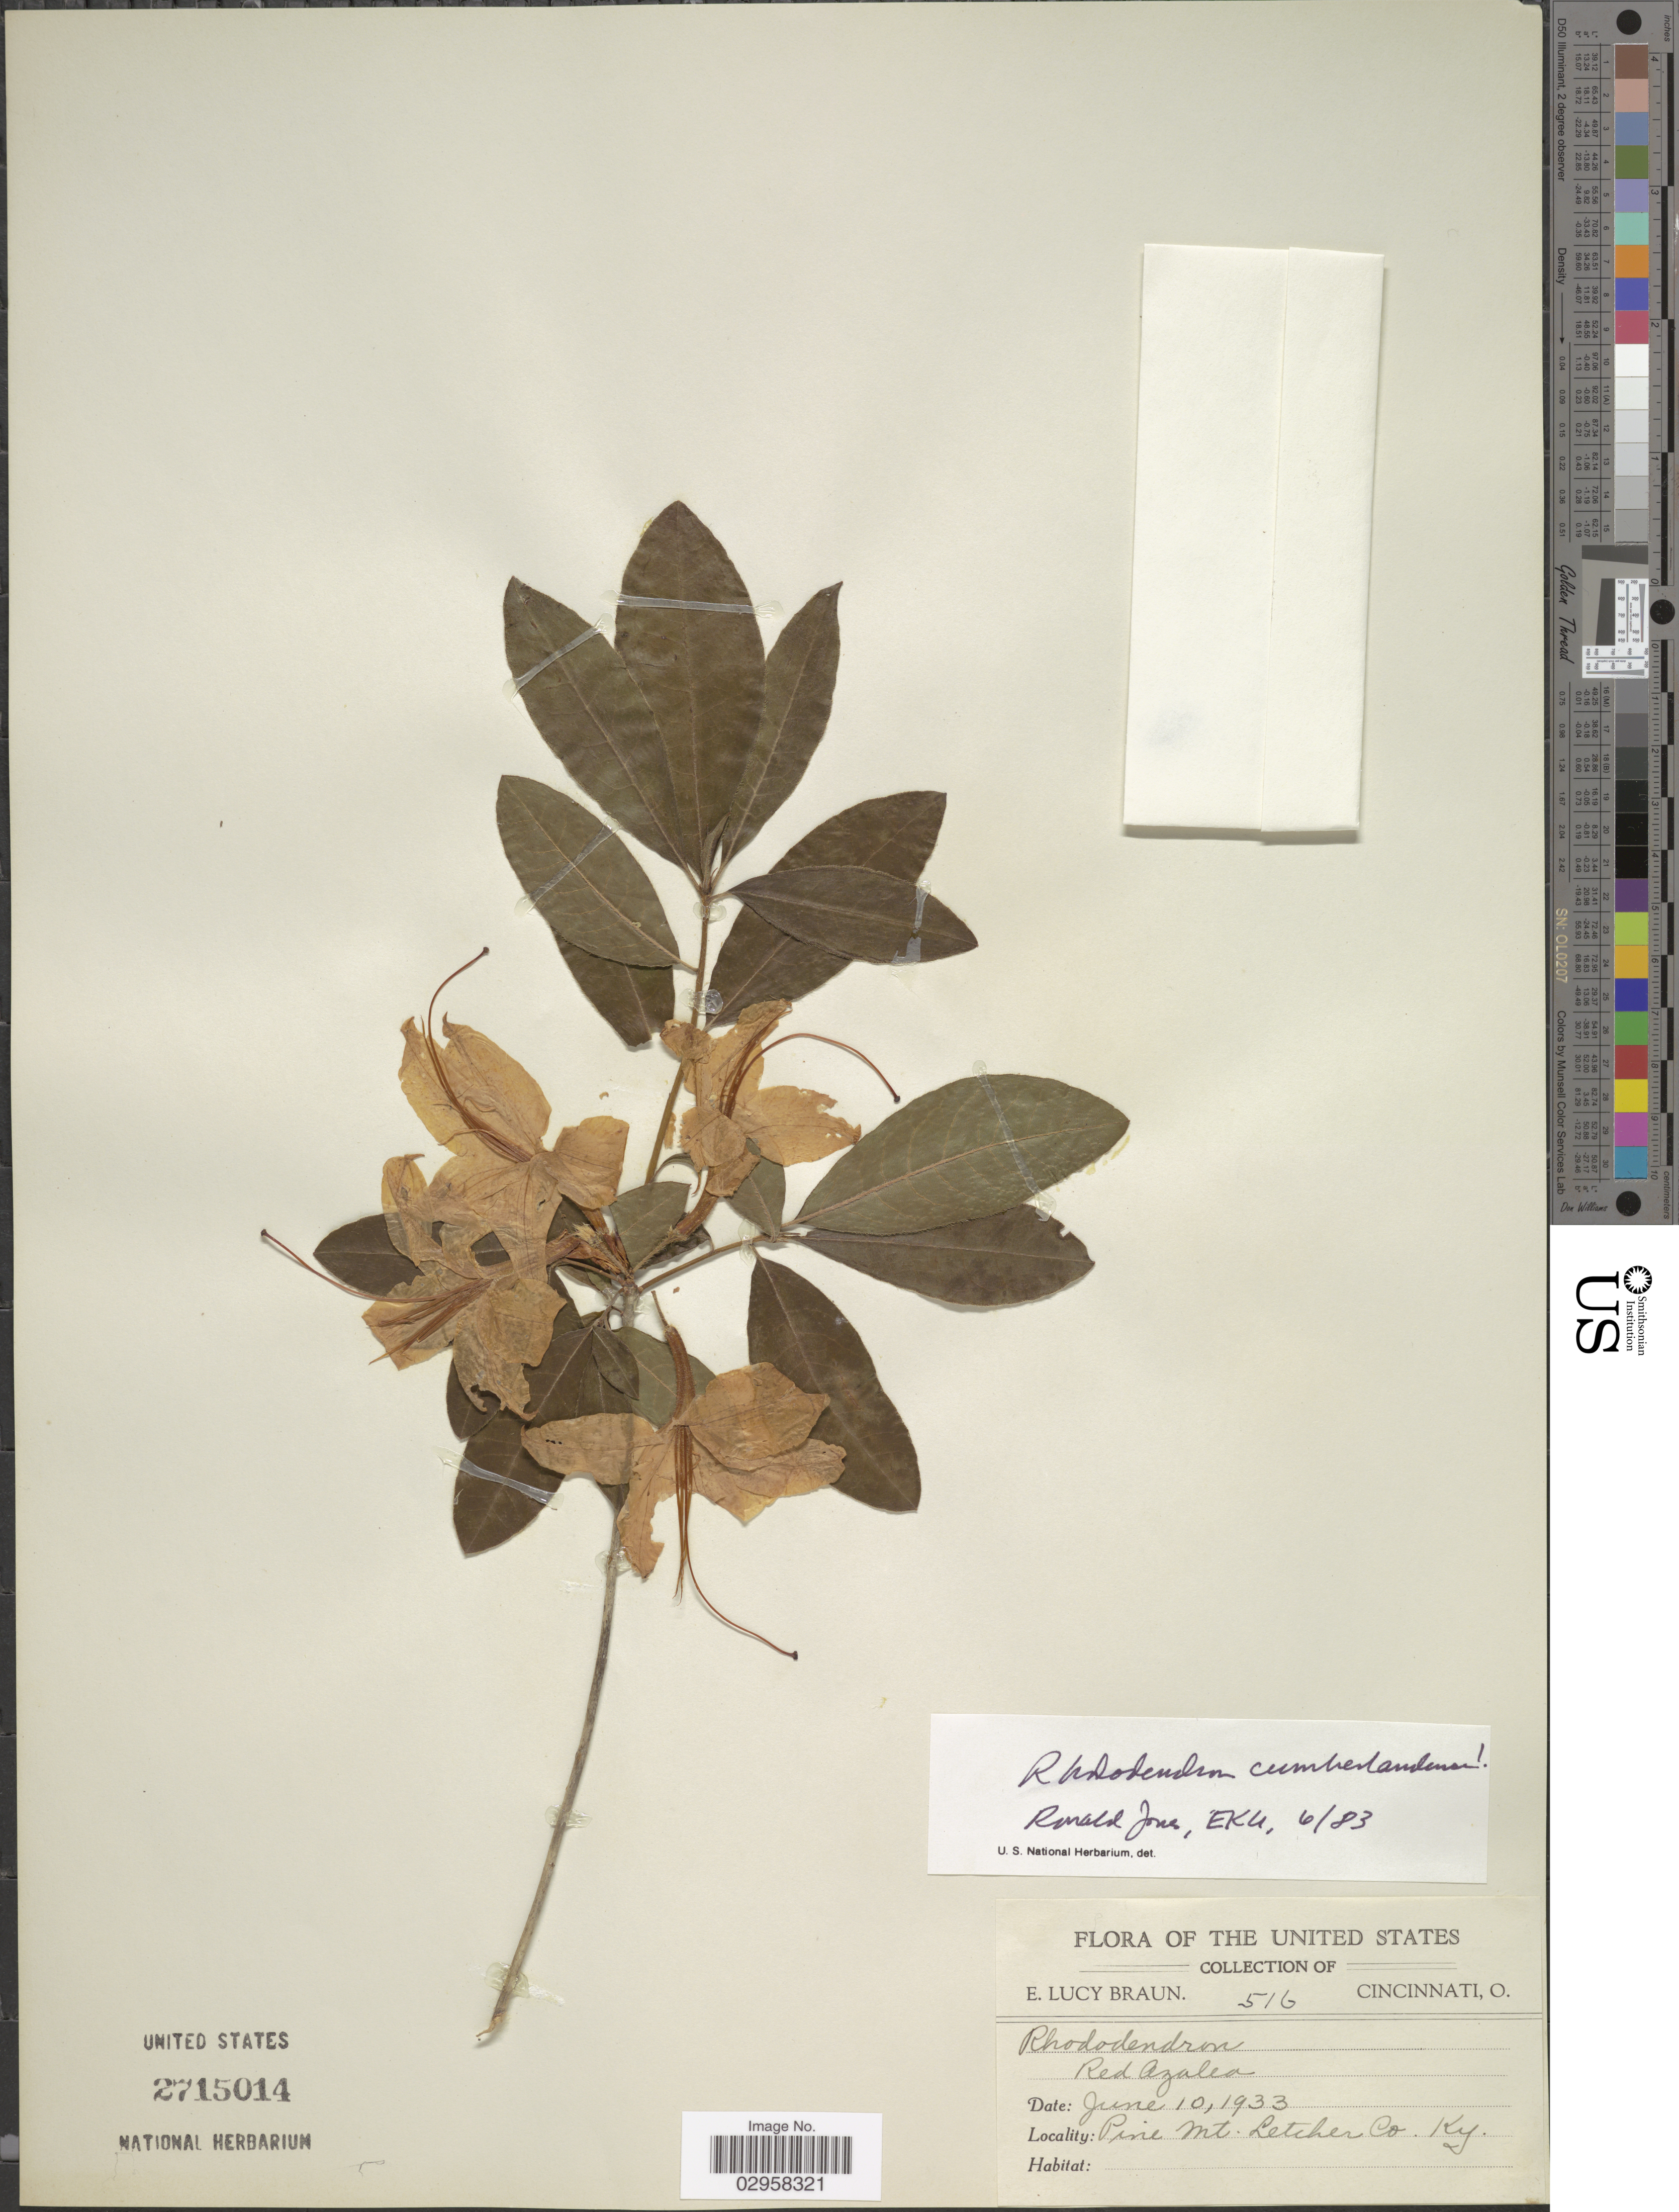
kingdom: Plantae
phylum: Tracheophyta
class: Magnoliopsida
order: Ericales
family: Ericaceae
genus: Rhododendron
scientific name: Rhododendron cumberlandense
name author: E.L. Braun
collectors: E. L. Braun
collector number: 516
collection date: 1933-06-10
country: United States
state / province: Kentucky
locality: Pine Mt. Letcher Co. Ky.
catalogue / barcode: US 2715014